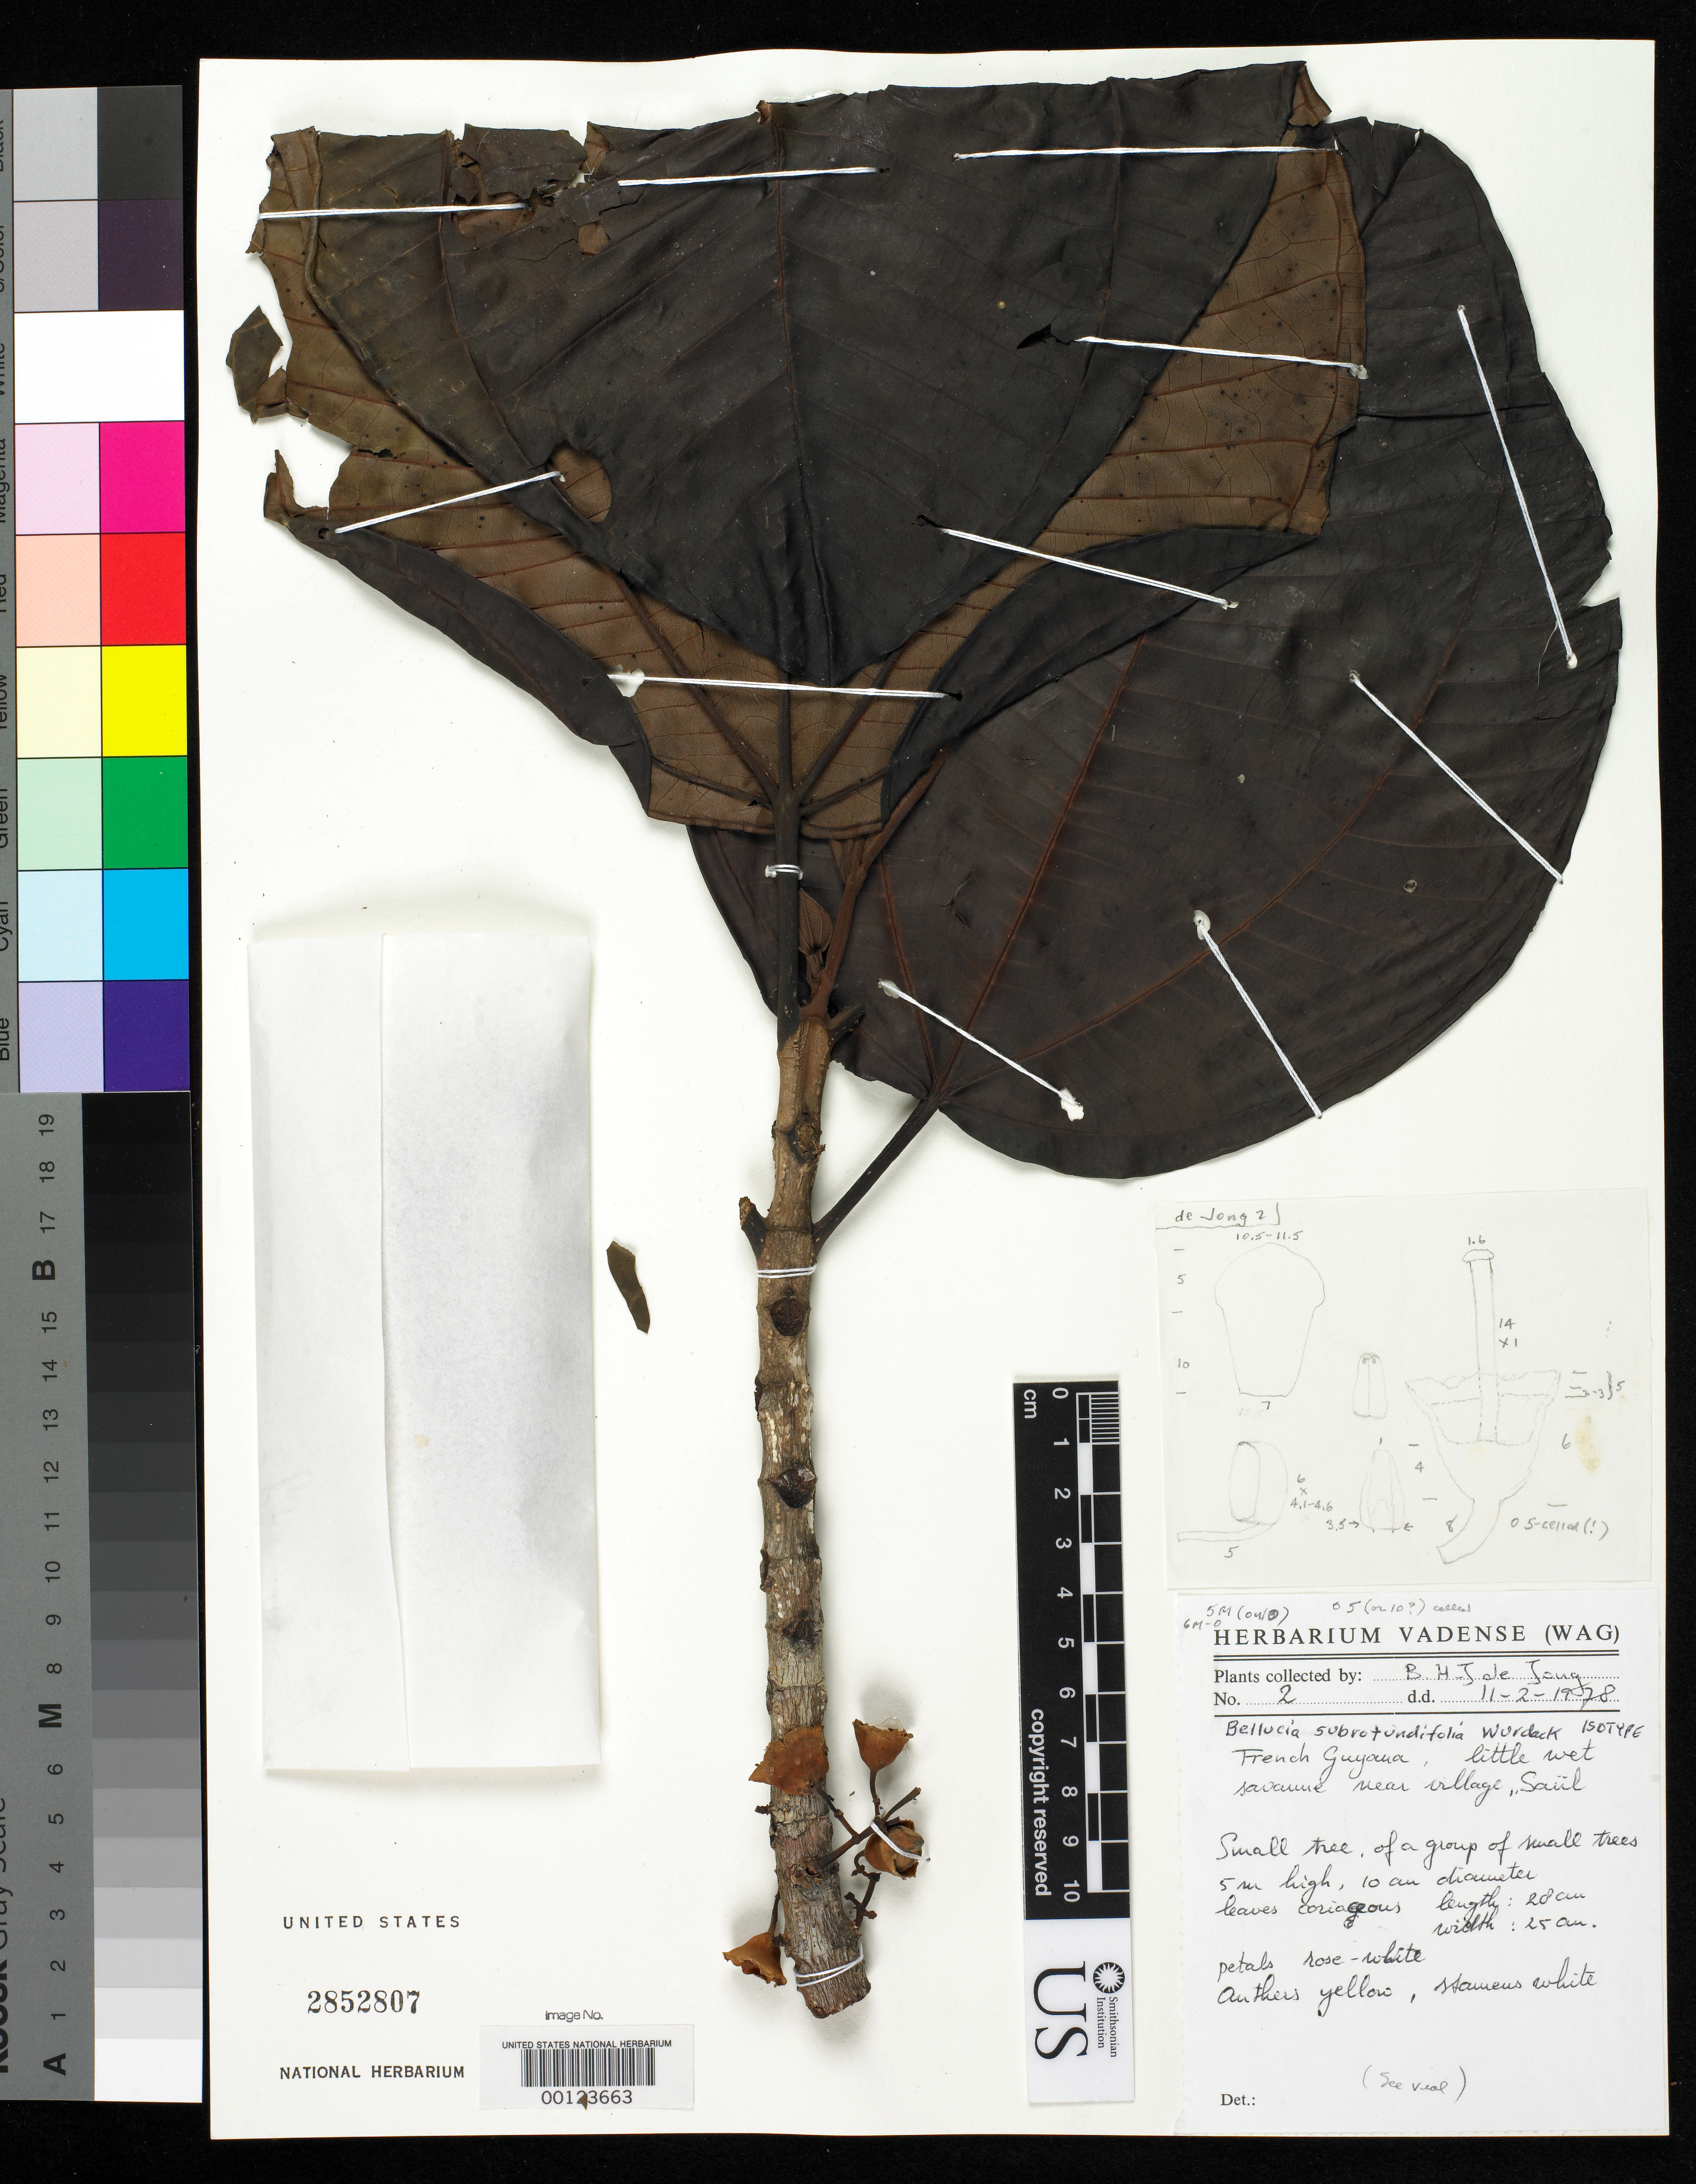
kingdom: Plantae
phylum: Tracheophyta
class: Magnoliopsida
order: Myrtales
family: Melastomataceae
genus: Bellucia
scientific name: Bellucia subrotundifolia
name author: Wurdack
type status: Isotype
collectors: B. de Jong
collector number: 2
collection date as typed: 11 Feb 1978 or 02 Nov 1978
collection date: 1978-02-11 or 1978-11-02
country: French Guiana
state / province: Inini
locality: Saul.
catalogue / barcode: US 2852807